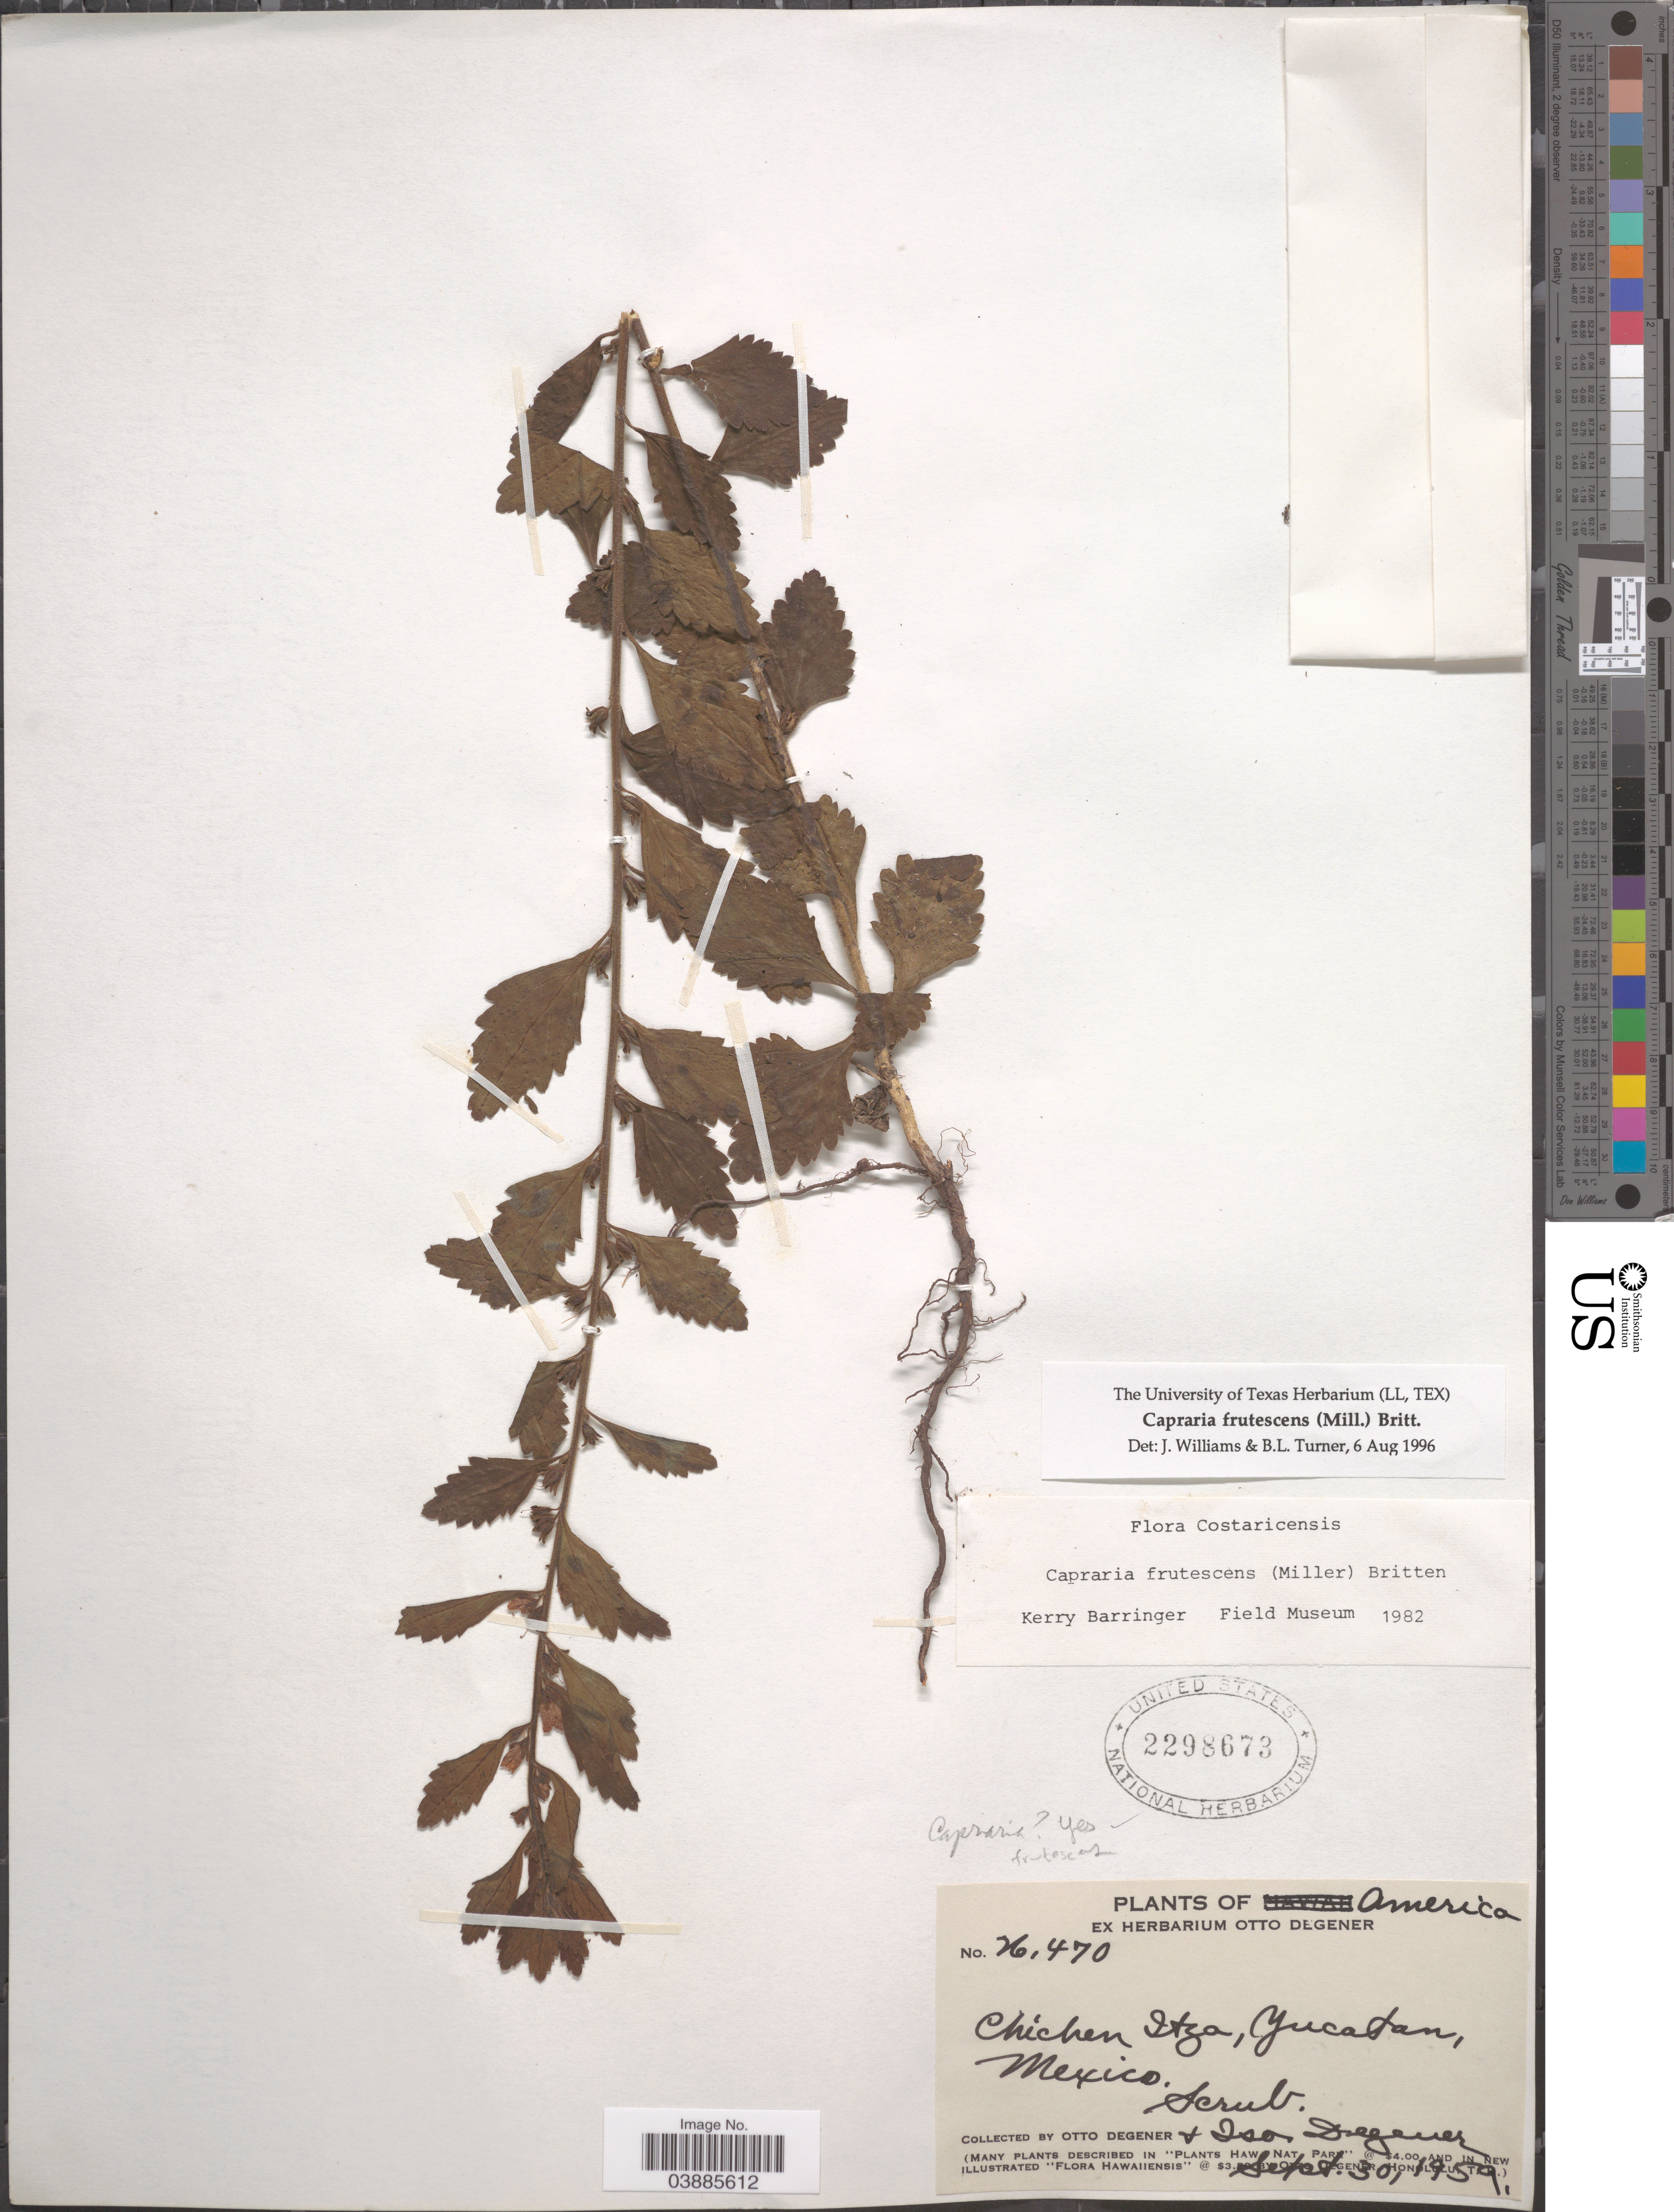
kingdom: Plantae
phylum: Tracheophyta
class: Magnoliopsida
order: Lamiales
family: Scrophulariaceae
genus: Capraria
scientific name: Capraria frutescens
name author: (Mill.) Britton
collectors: O. Degener & I. Degener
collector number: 26470*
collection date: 1959-09-30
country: Mexico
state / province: Yucatán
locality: Chichen Itza.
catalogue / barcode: US 2298673